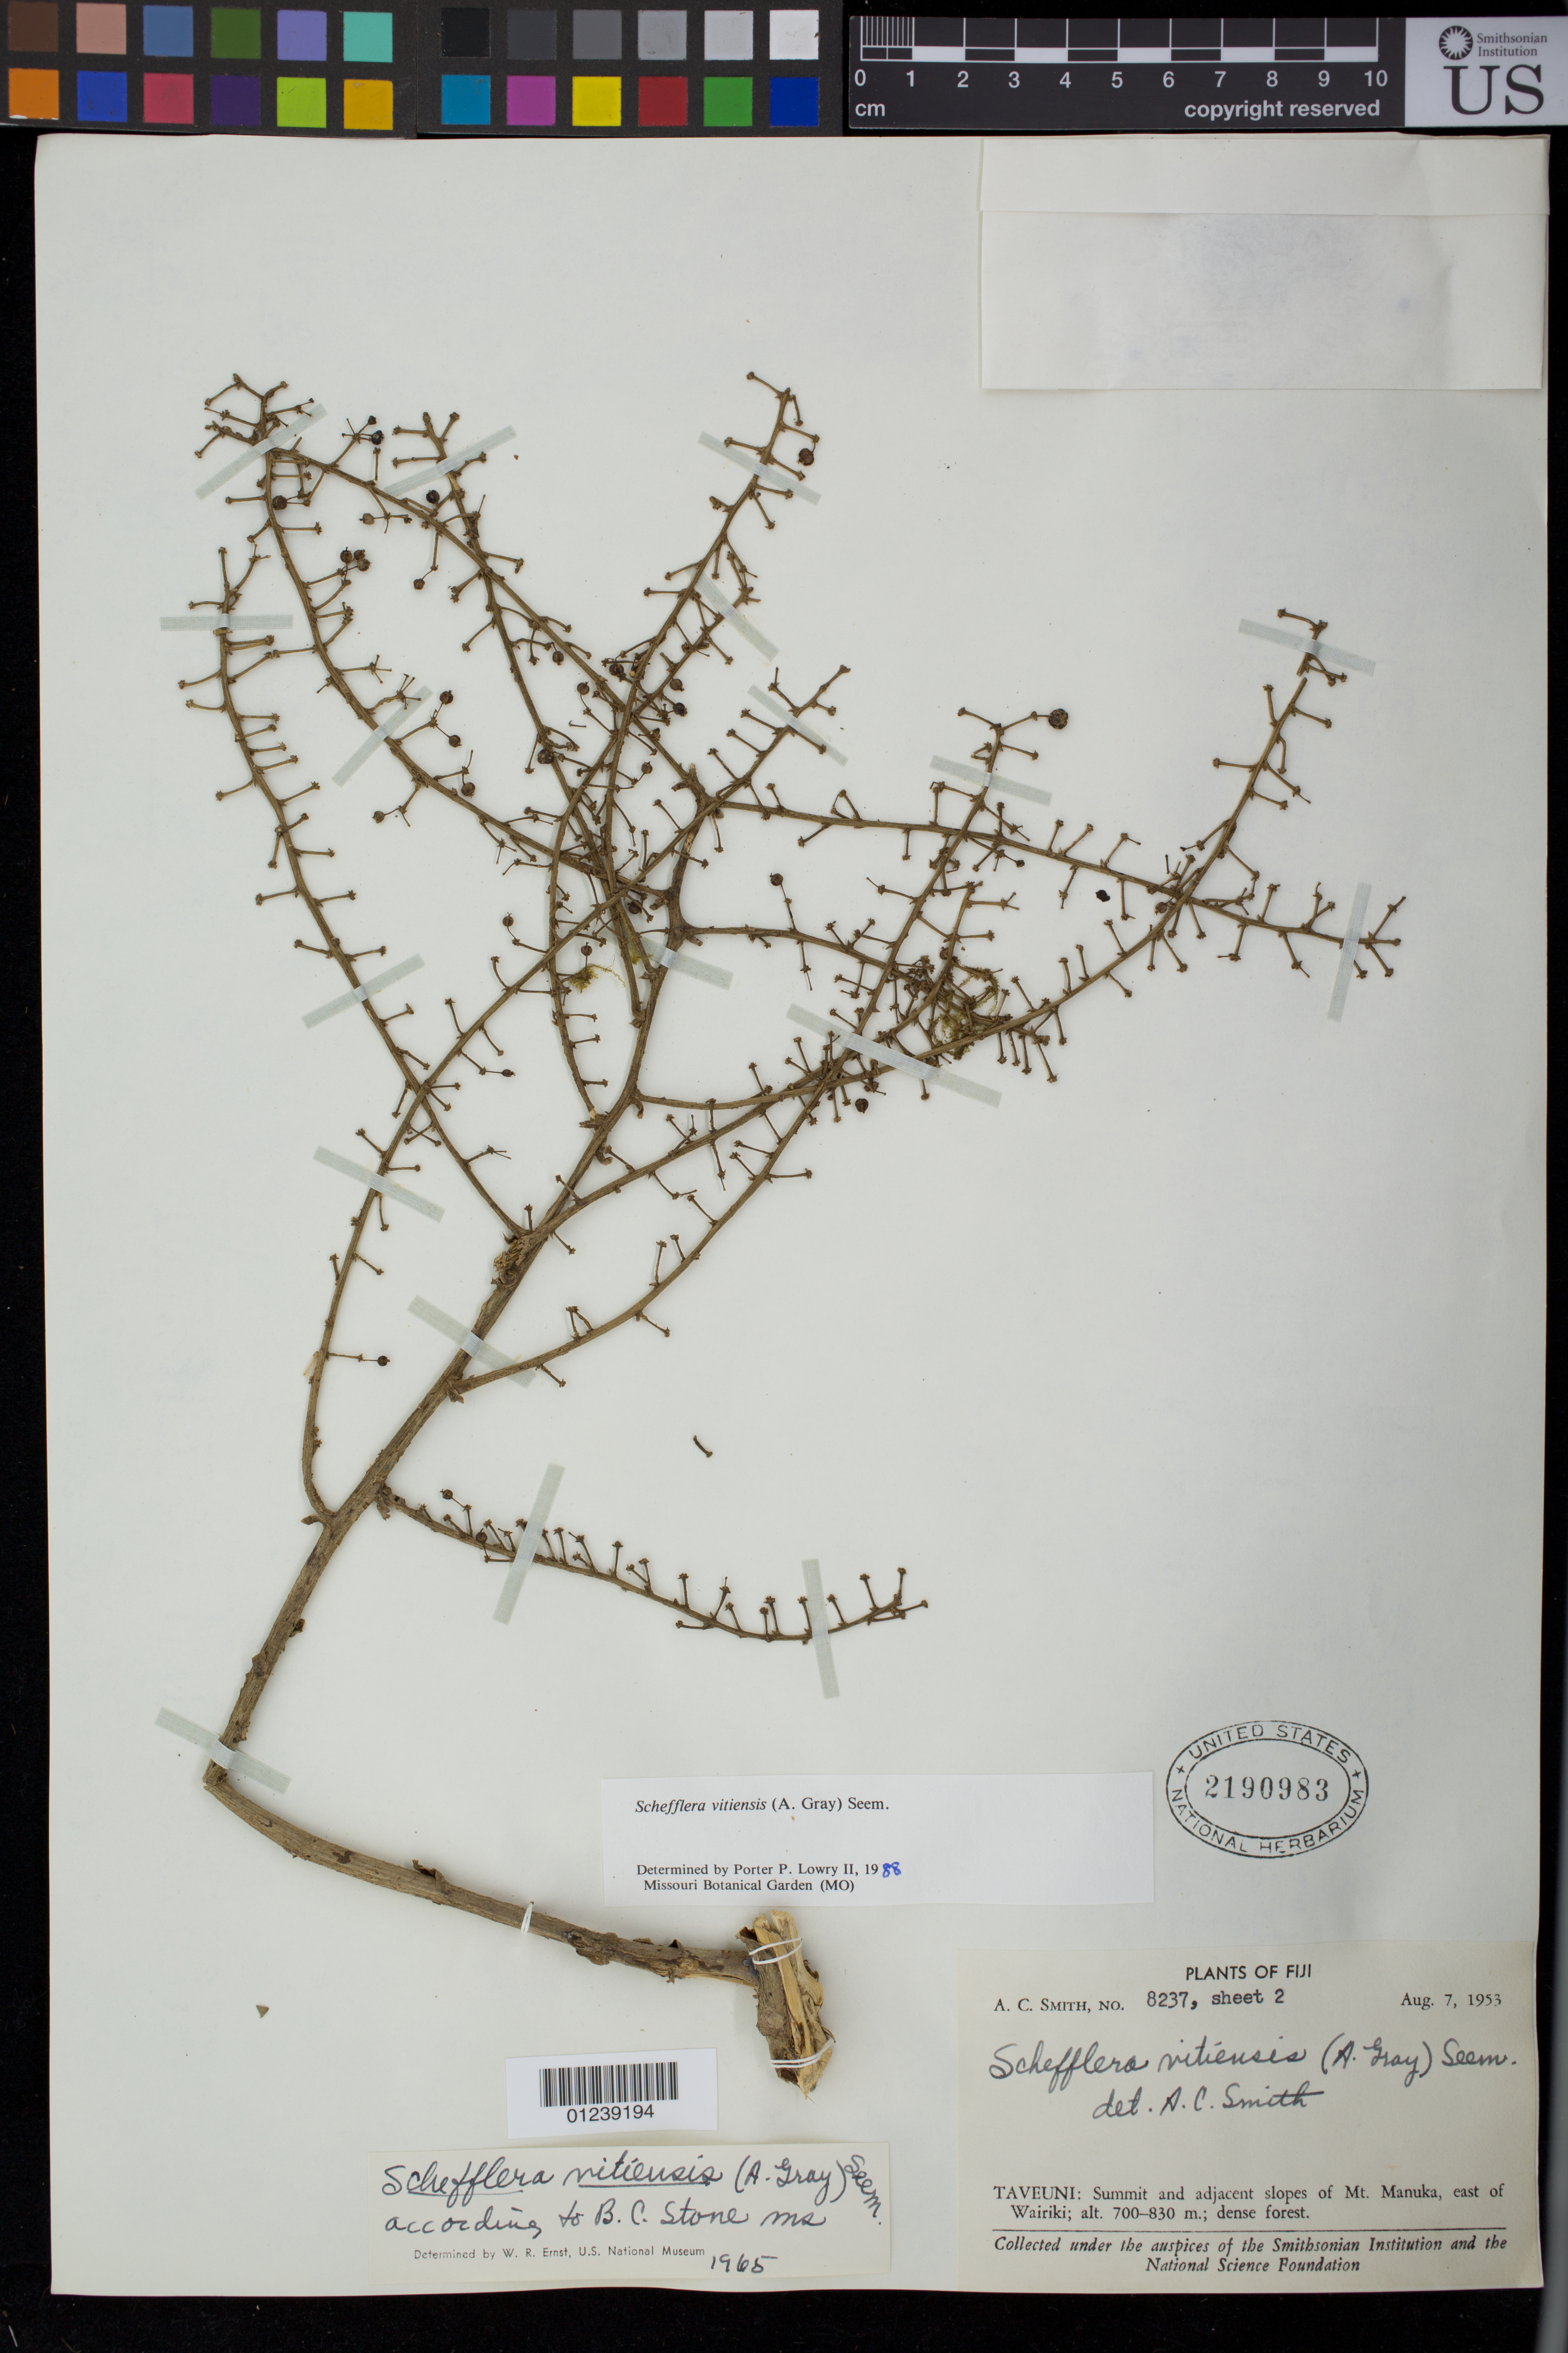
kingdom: Plantae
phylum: Tracheophyta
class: Magnoliopsida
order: Apiales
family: Araliaceae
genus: Schefflera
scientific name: Schefflera vitiensis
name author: (A. Gray) Seem.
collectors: A. C. Smith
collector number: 8237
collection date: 1953-08-07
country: Fiji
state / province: Northern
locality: Taveuni: Summit and adjacent slopes of Mt. Manuka, east of Wairiki.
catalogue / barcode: US 2190983